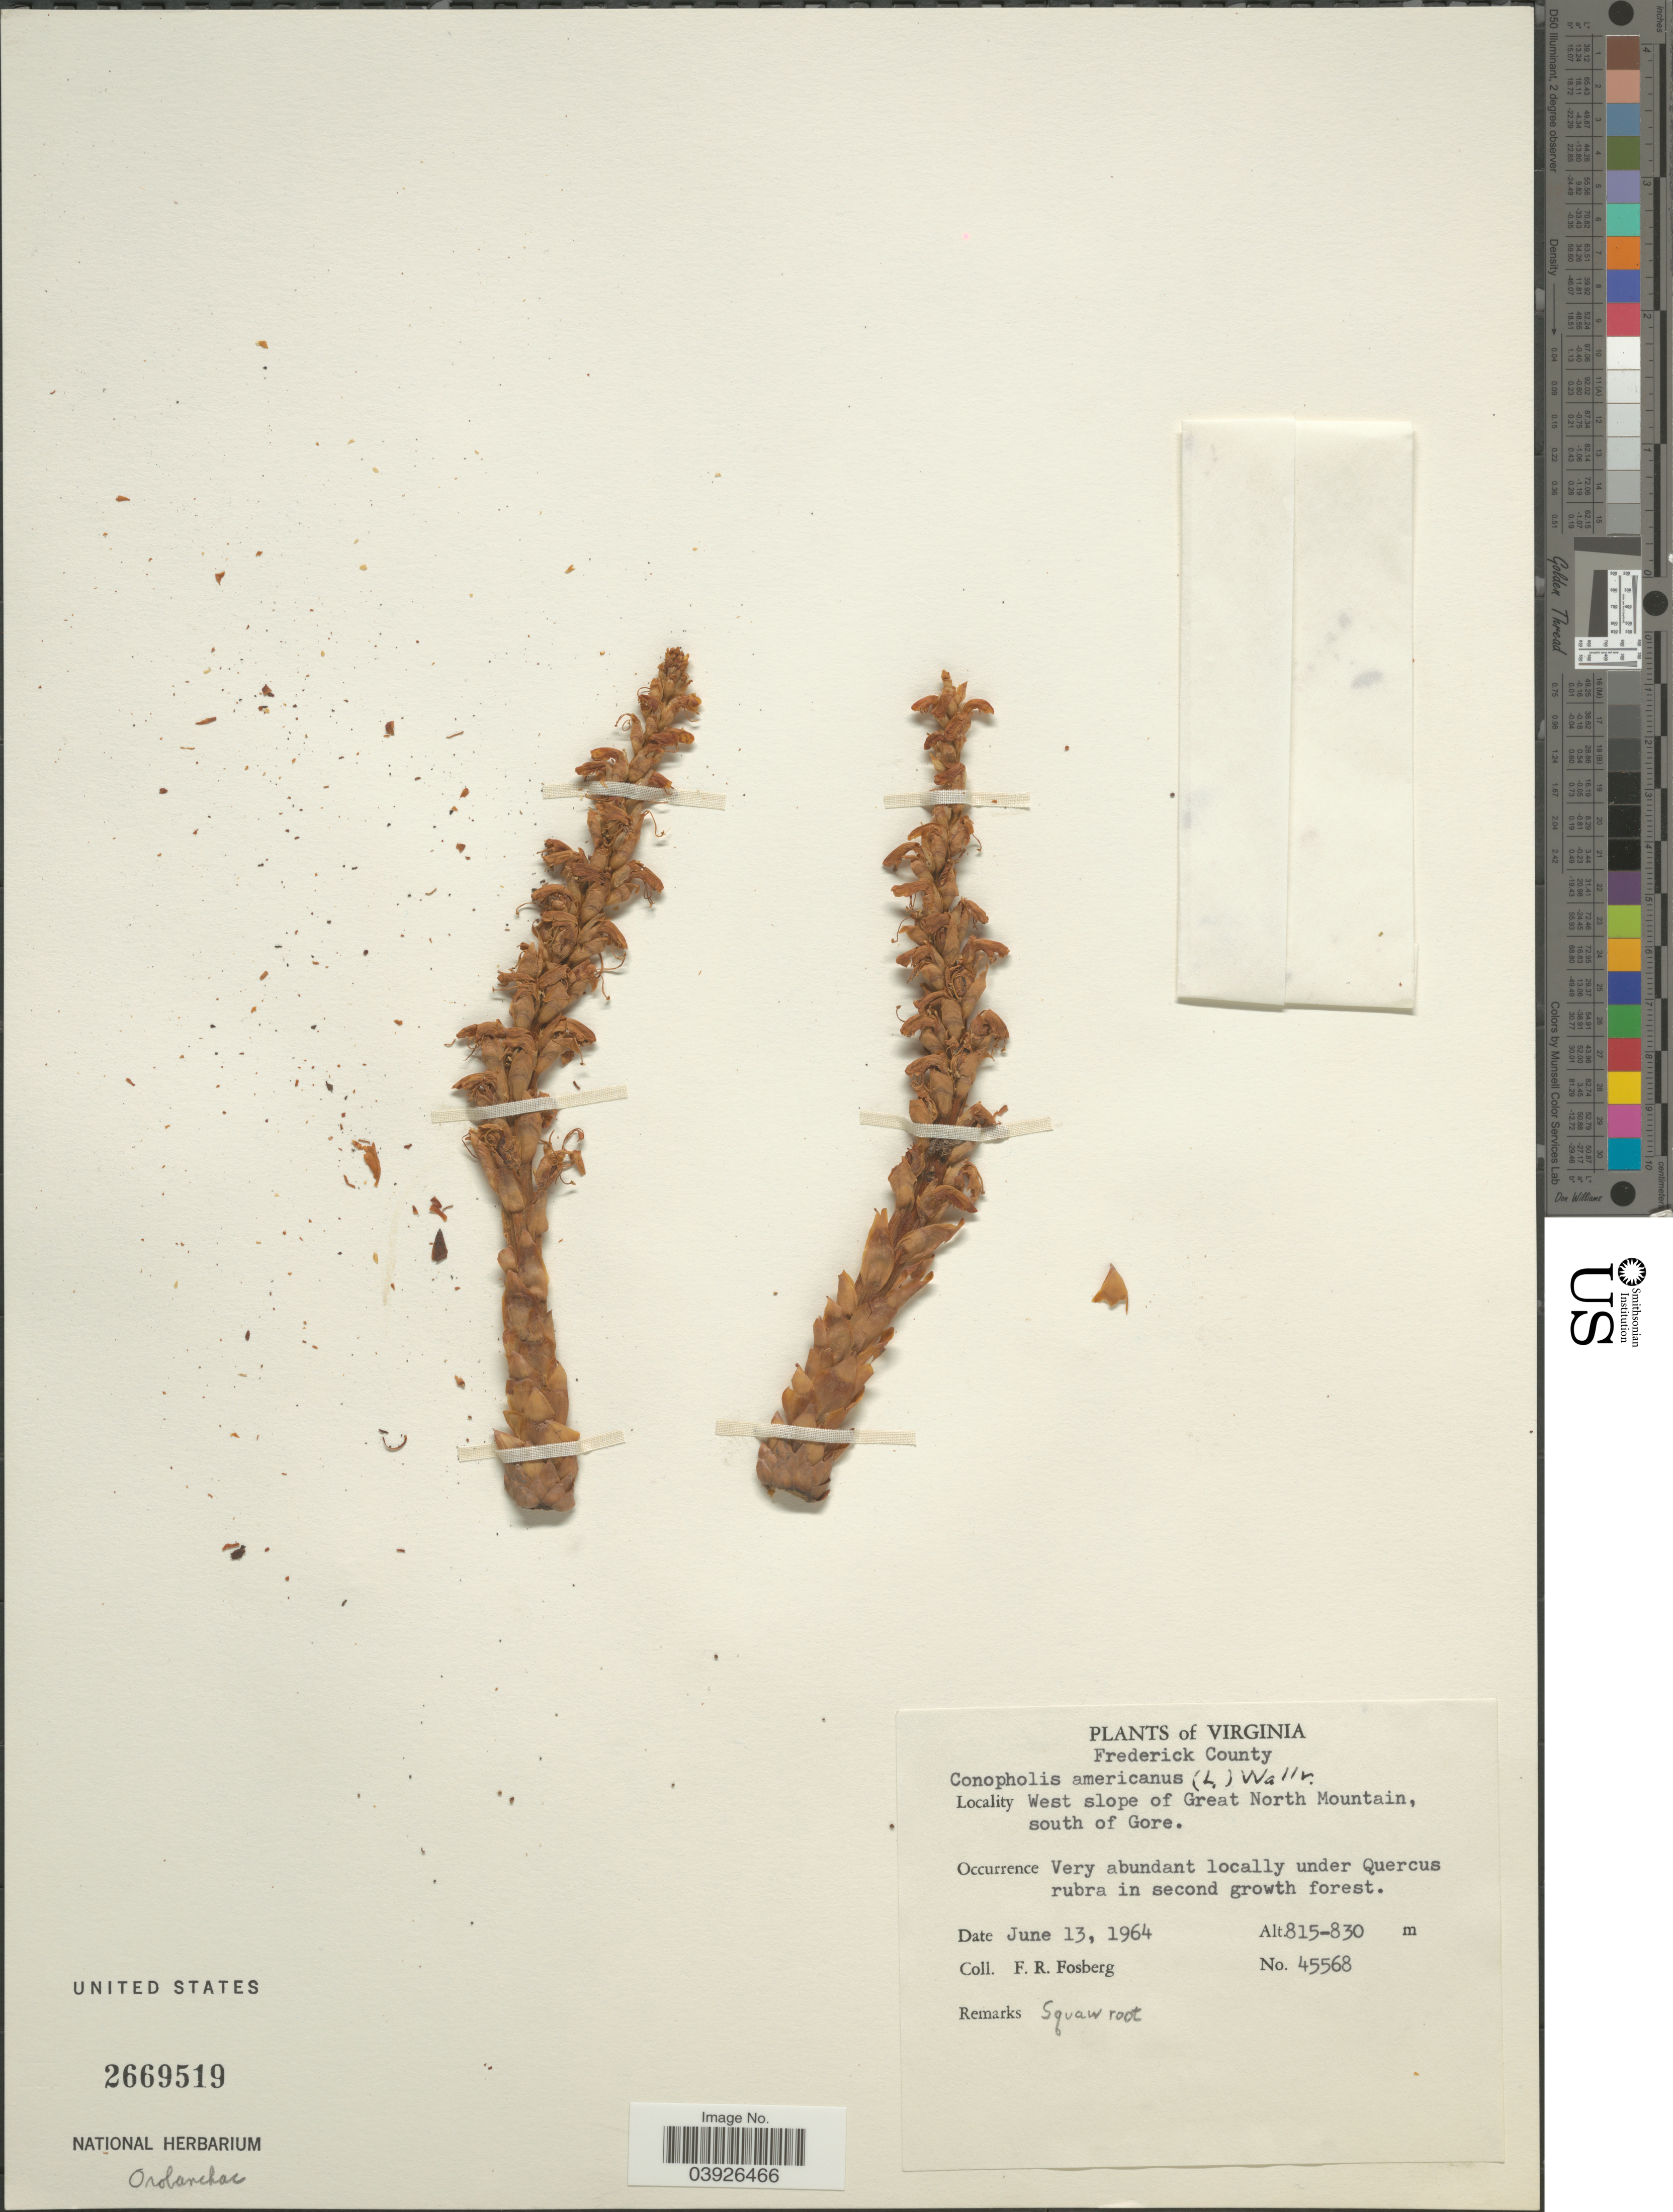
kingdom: Plantae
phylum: Tracheophyta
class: Magnoliopsida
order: Lamiales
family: Orobanchaceae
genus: Conopholis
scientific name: Conopholis americana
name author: (L. f.) Wallr.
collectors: F. R. Fosberg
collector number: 45568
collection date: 1964-06-13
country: United States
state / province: Virginia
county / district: Frederick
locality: Frederick County. West slope of Great North Mountain, south of Gore.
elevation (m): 815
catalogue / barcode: US 2669519